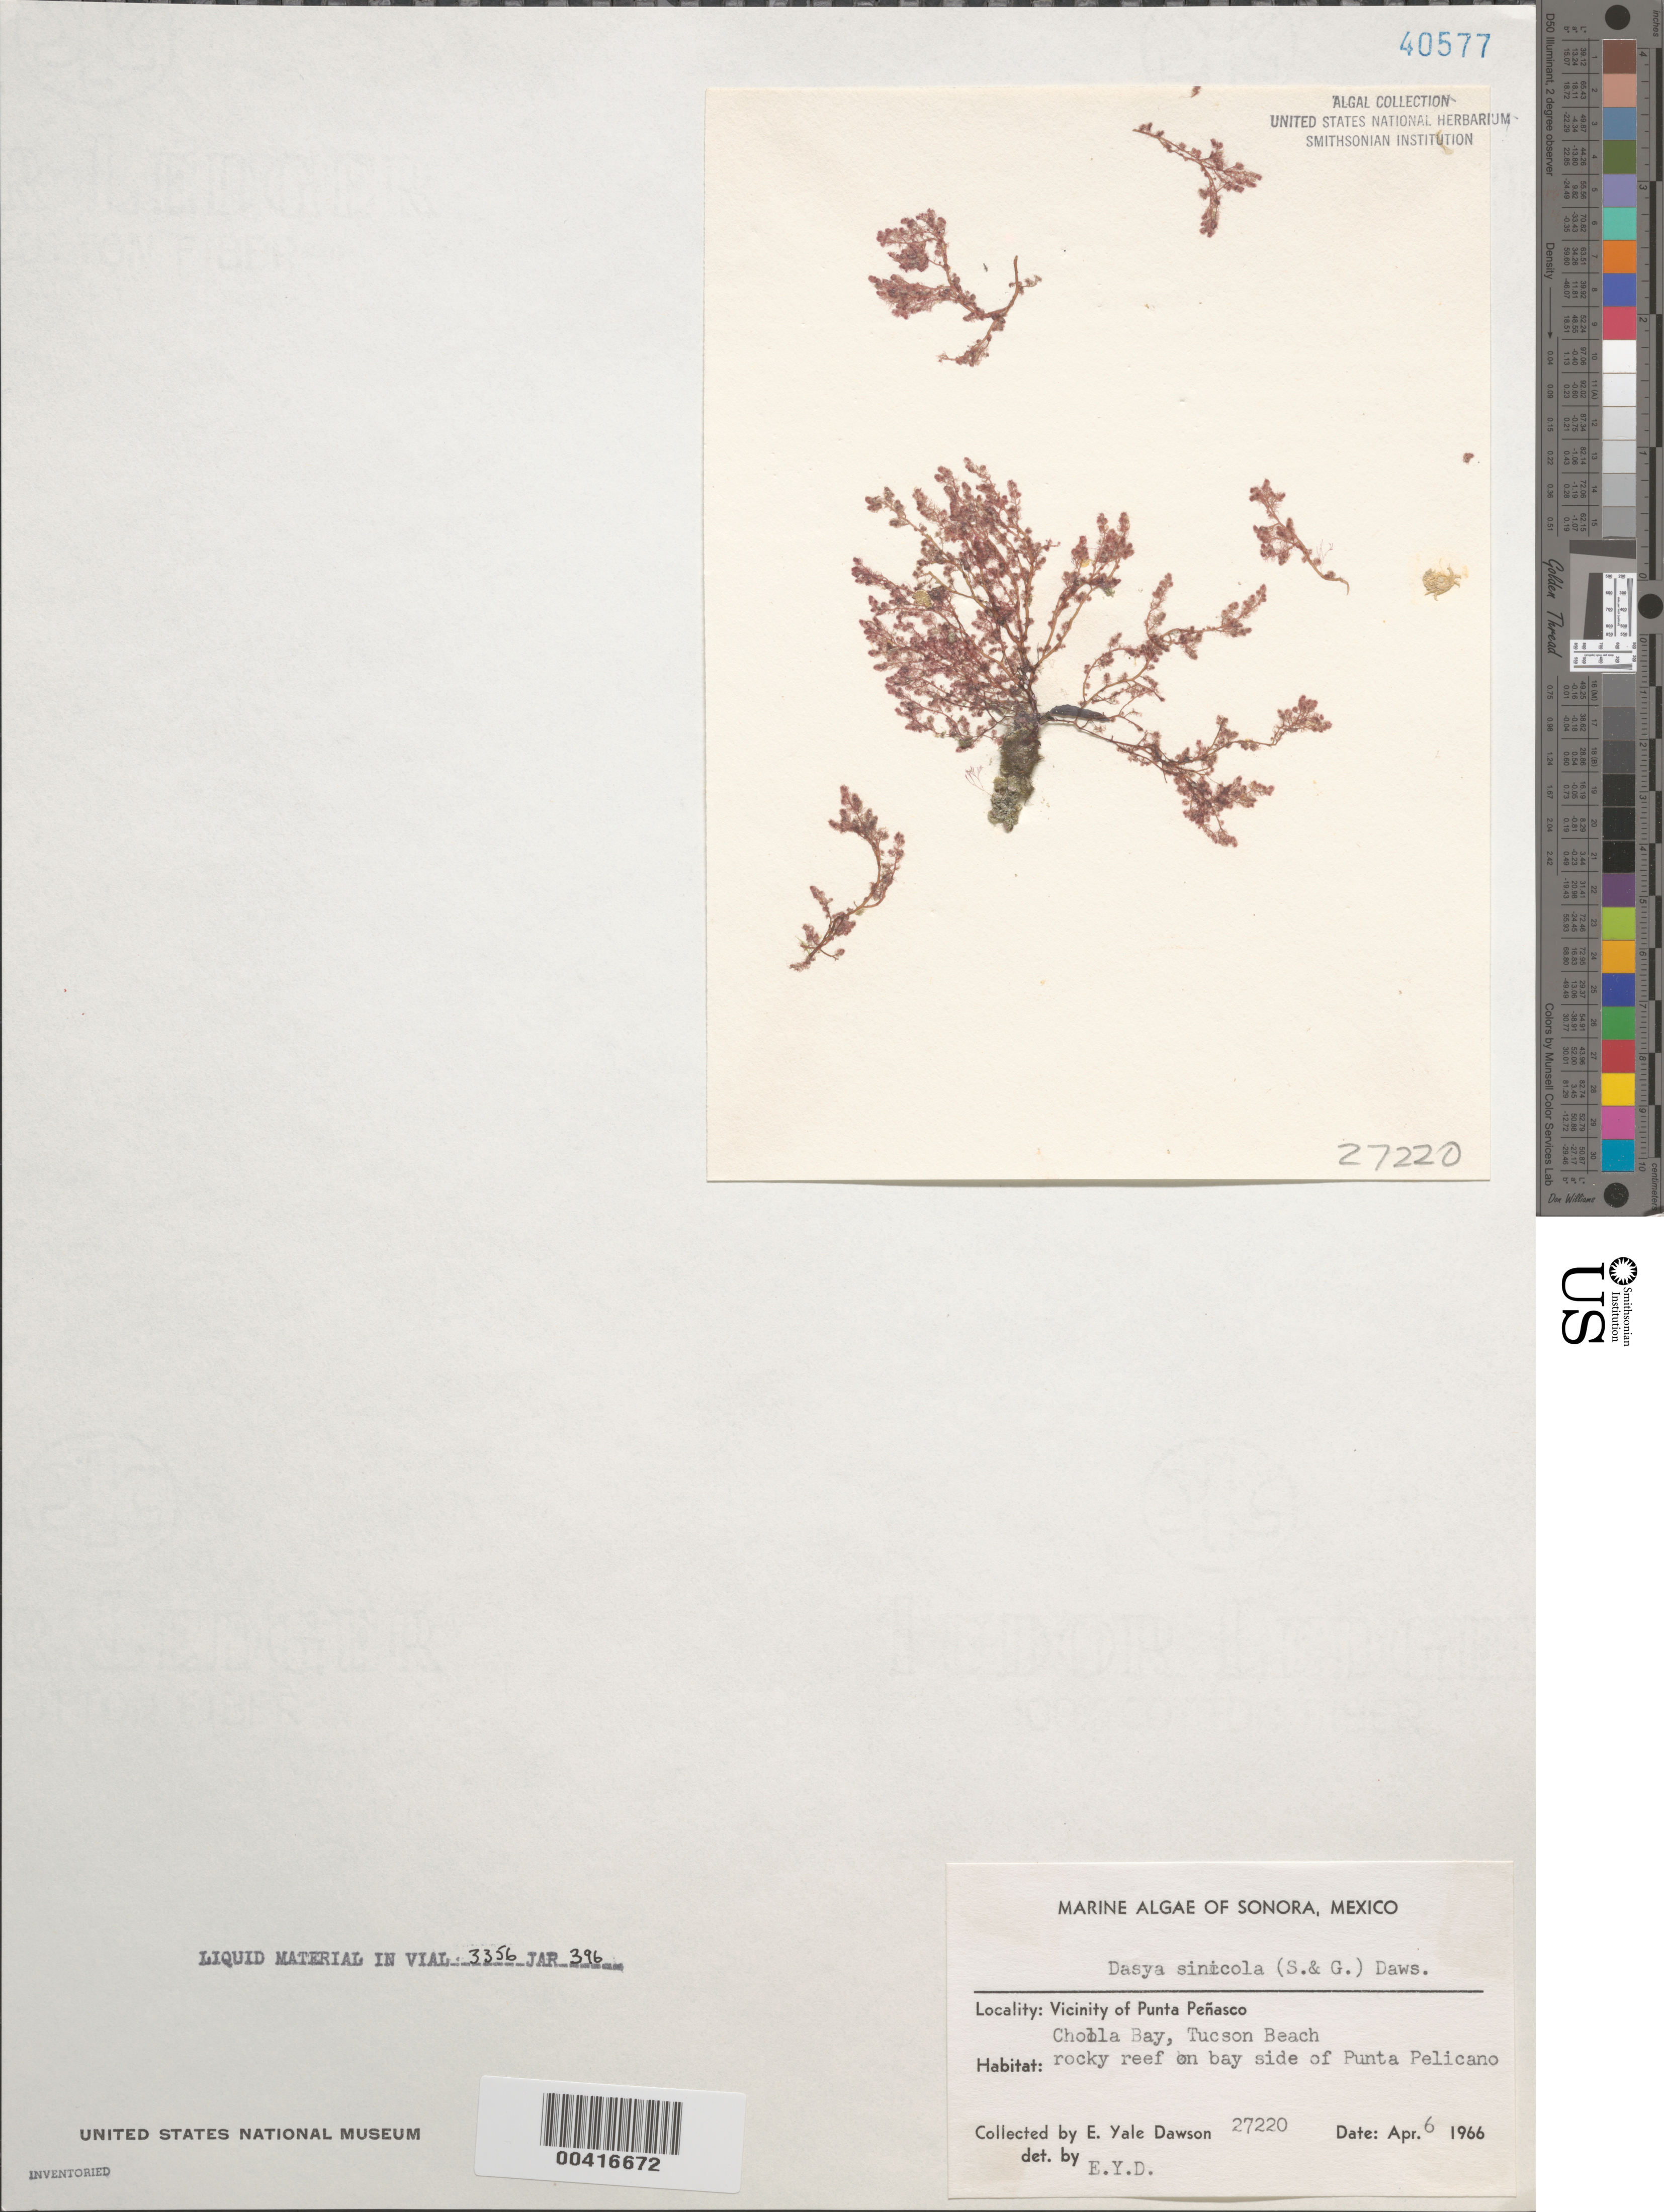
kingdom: Plantae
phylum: Rhodophyta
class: Florideophyceae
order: Ceramiales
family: Dasyaceae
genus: Dasya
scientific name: Dasya sinicola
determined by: Dawson, E. Y.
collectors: E. Y. Dawson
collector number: EYD 27220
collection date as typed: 06 Apr 1966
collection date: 1966-04-06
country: Mexico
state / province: Sonora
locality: Cholla Bay, Tucson Beach, Punta Pelicano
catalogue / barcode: US 40577